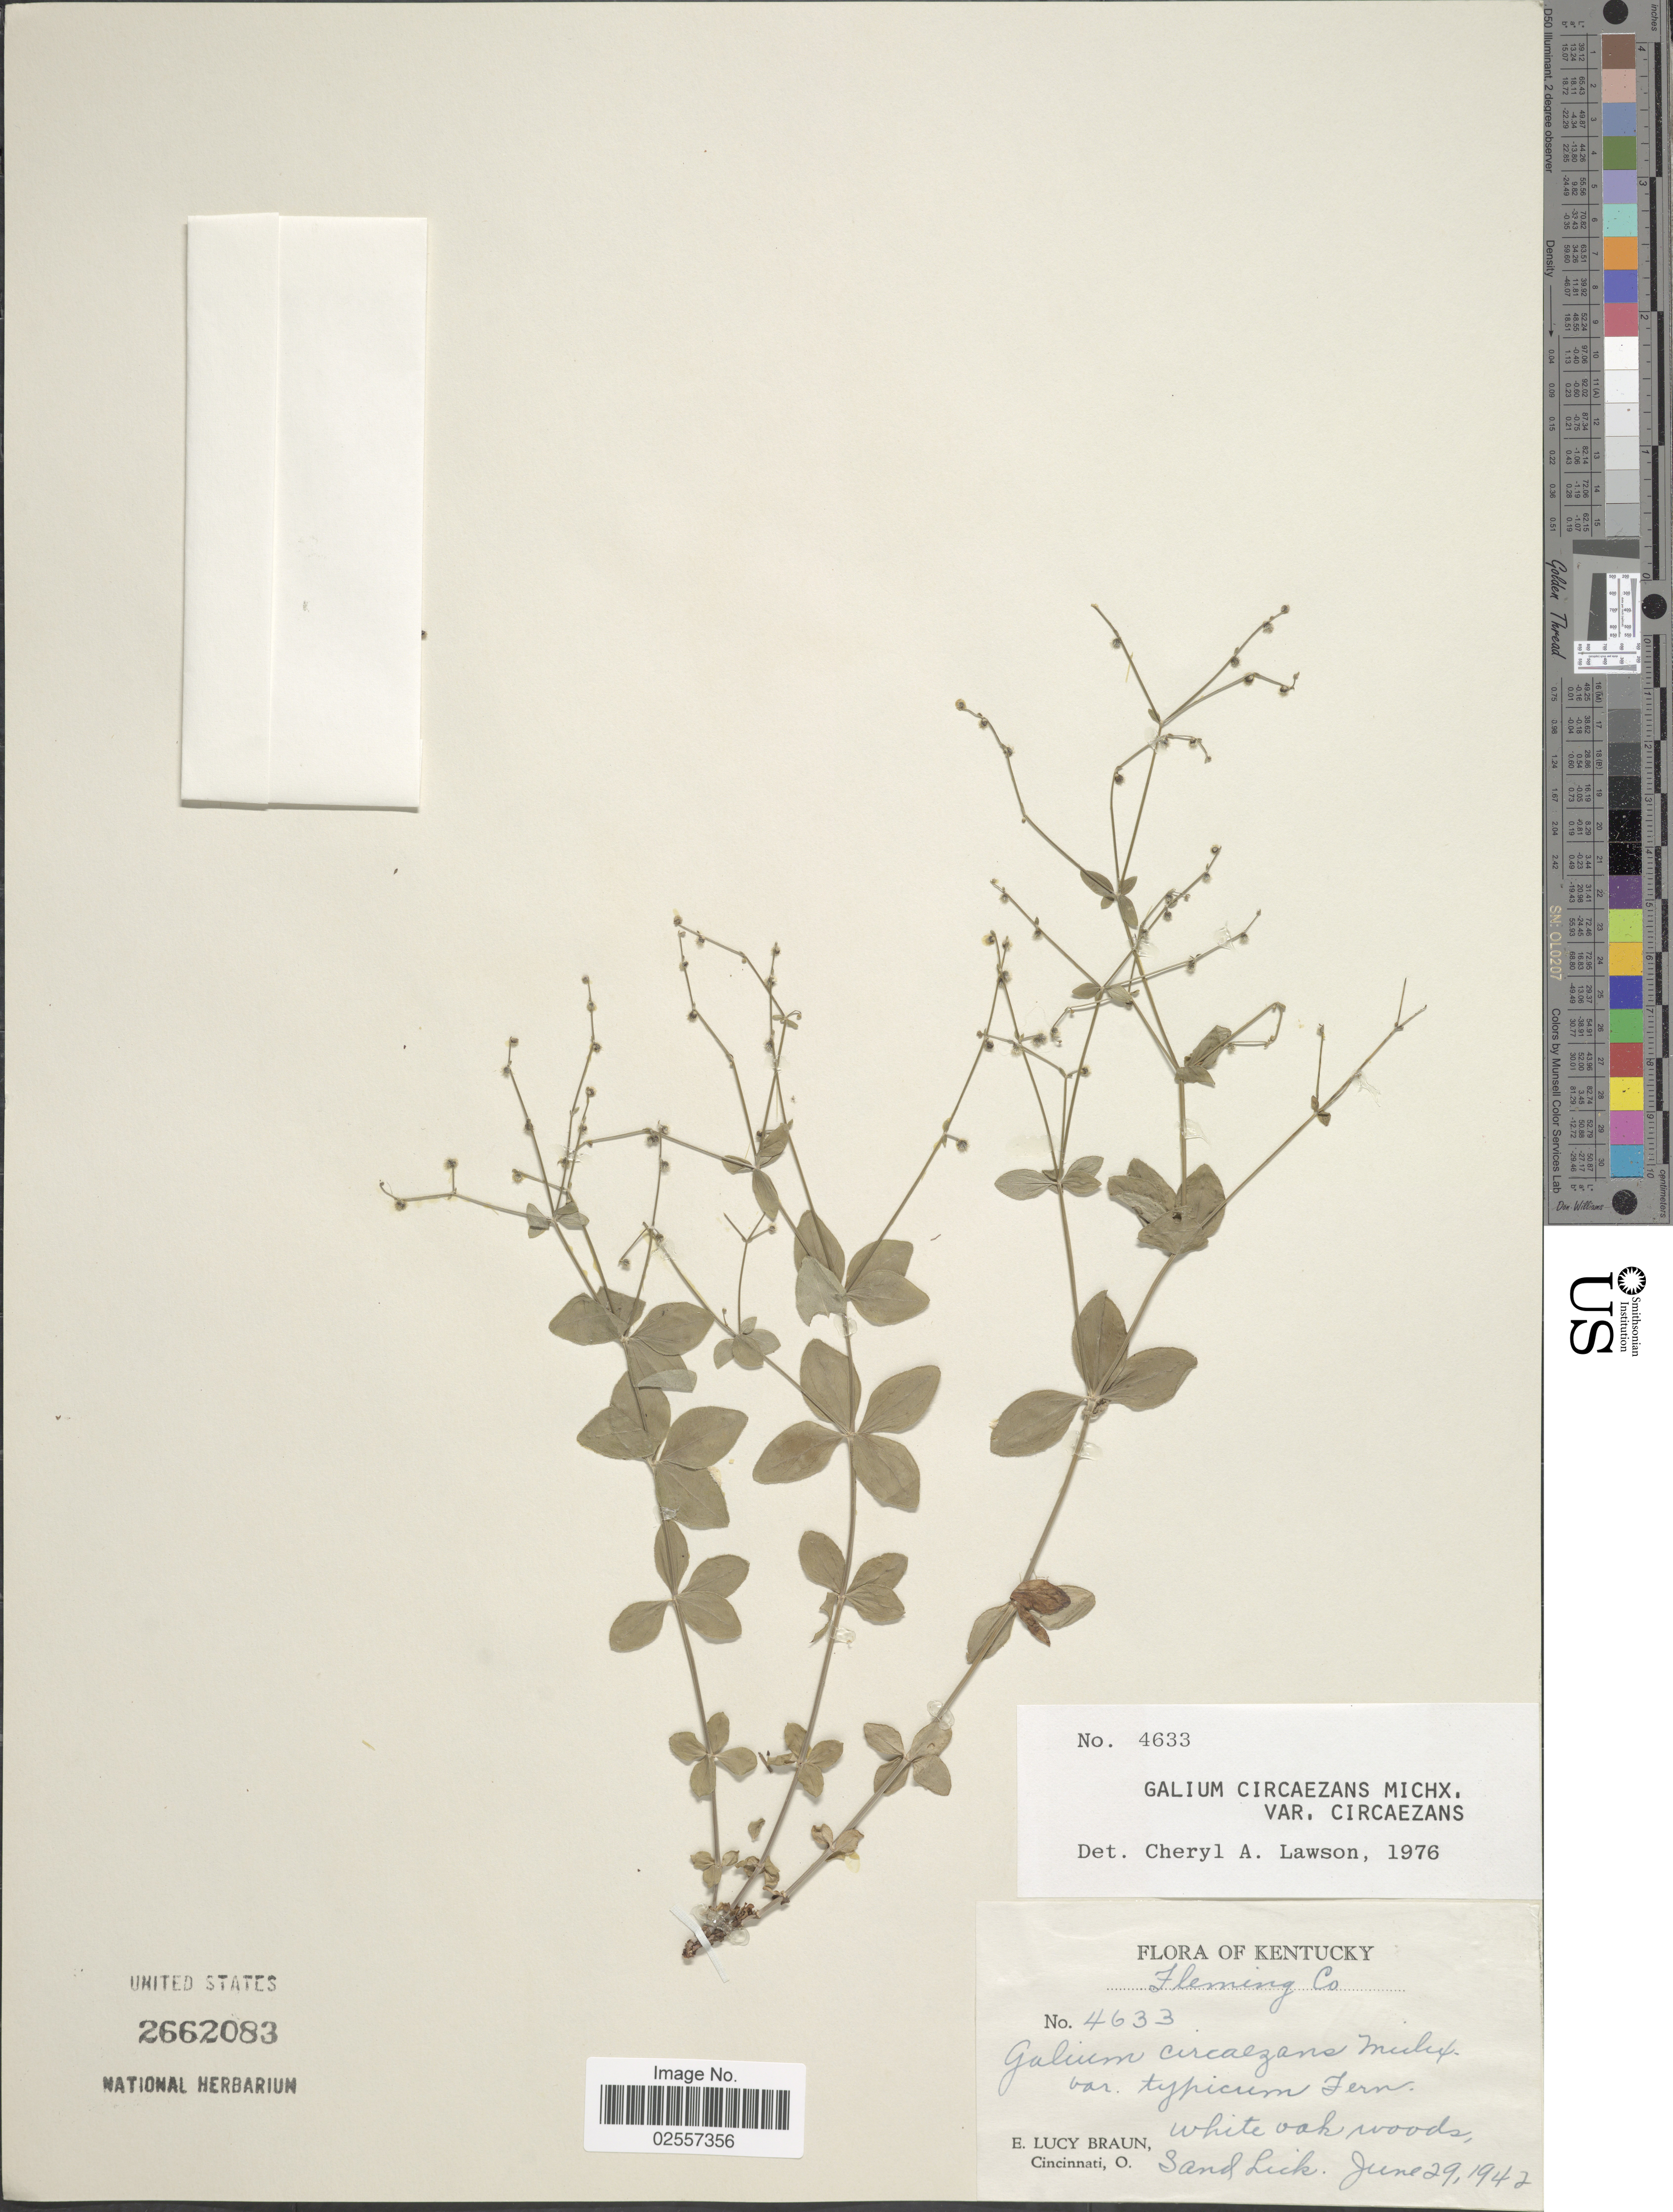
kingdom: Plantae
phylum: Tracheophyta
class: Magnoliopsida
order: Gentianales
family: Rubiaceae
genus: Galium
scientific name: Galium circaezans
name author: Michx.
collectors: E. L. Braun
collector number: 4633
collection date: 1942-06-29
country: United States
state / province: Kentucky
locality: Fleming Co. White oak woods. Sand Lick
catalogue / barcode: US 2662083